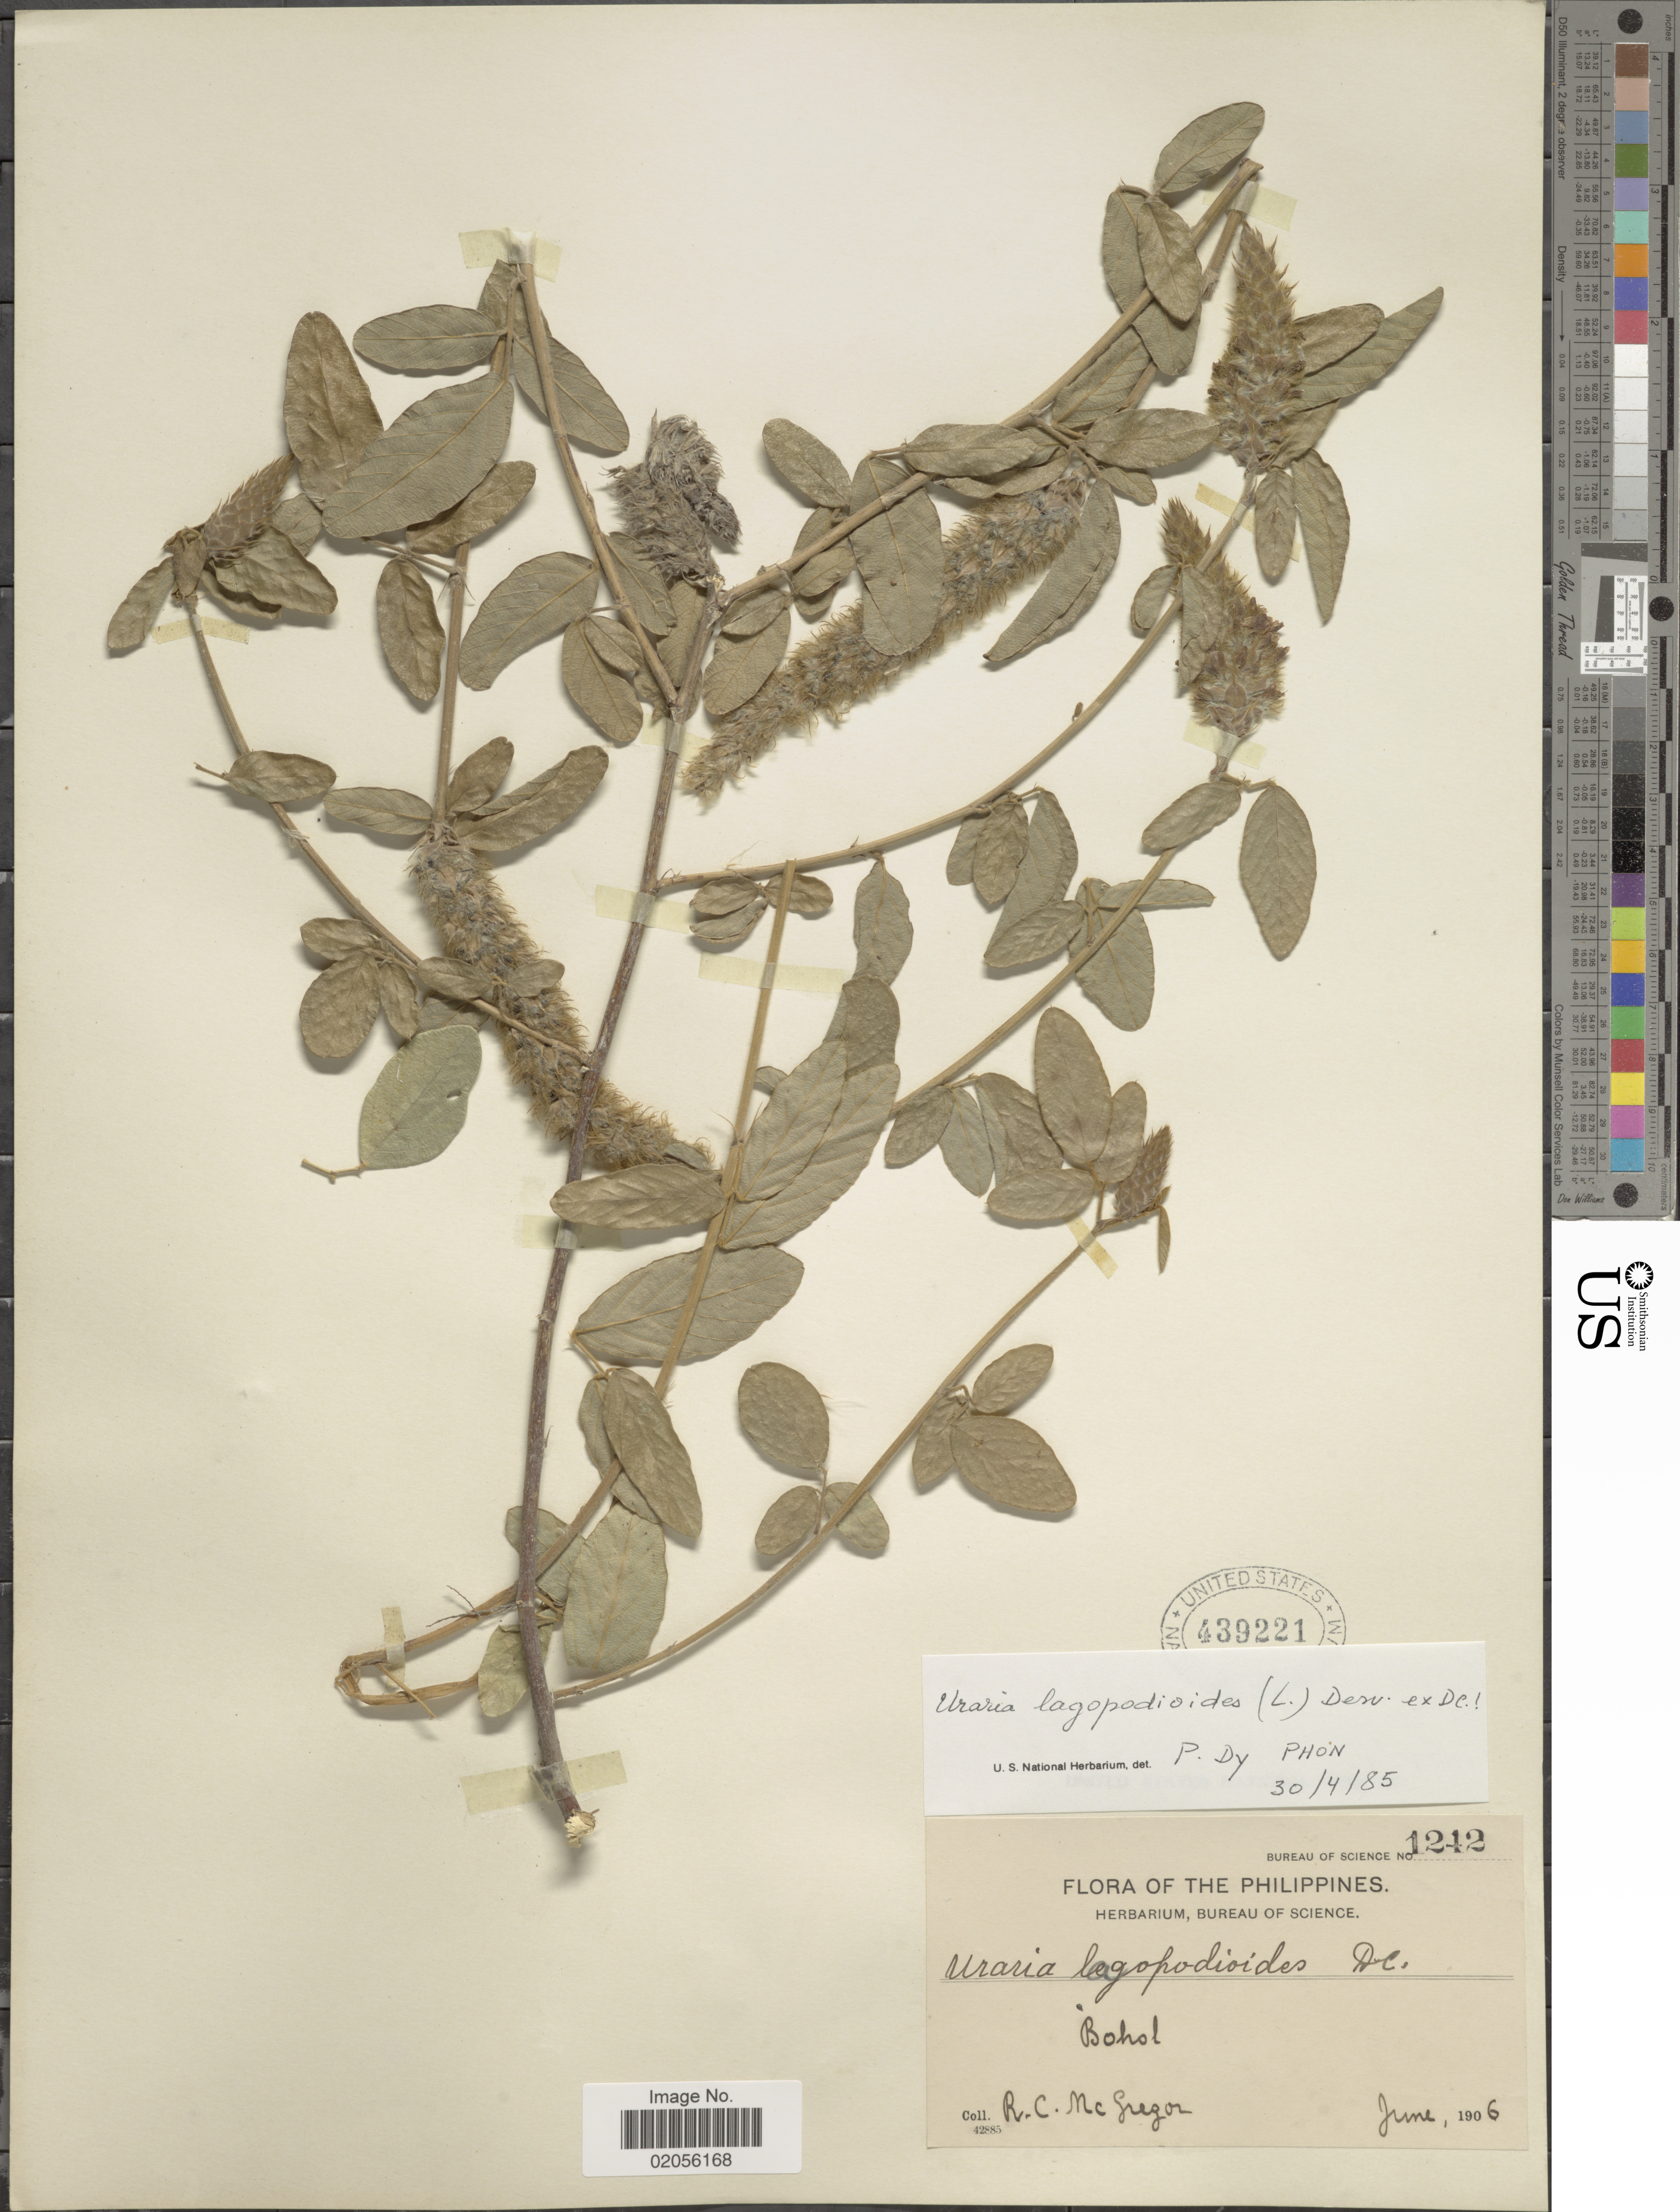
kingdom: Plantae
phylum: Tracheophyta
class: Magnoliopsida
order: Fabales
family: Fabaceae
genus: Uraria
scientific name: Uraria lagopodioides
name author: (L.) Desv. ex DC.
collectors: R. C. McGregor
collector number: Bureau of Science 1242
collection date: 1906-06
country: Philippines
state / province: Central Visayas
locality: Bohol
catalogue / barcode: US 439221